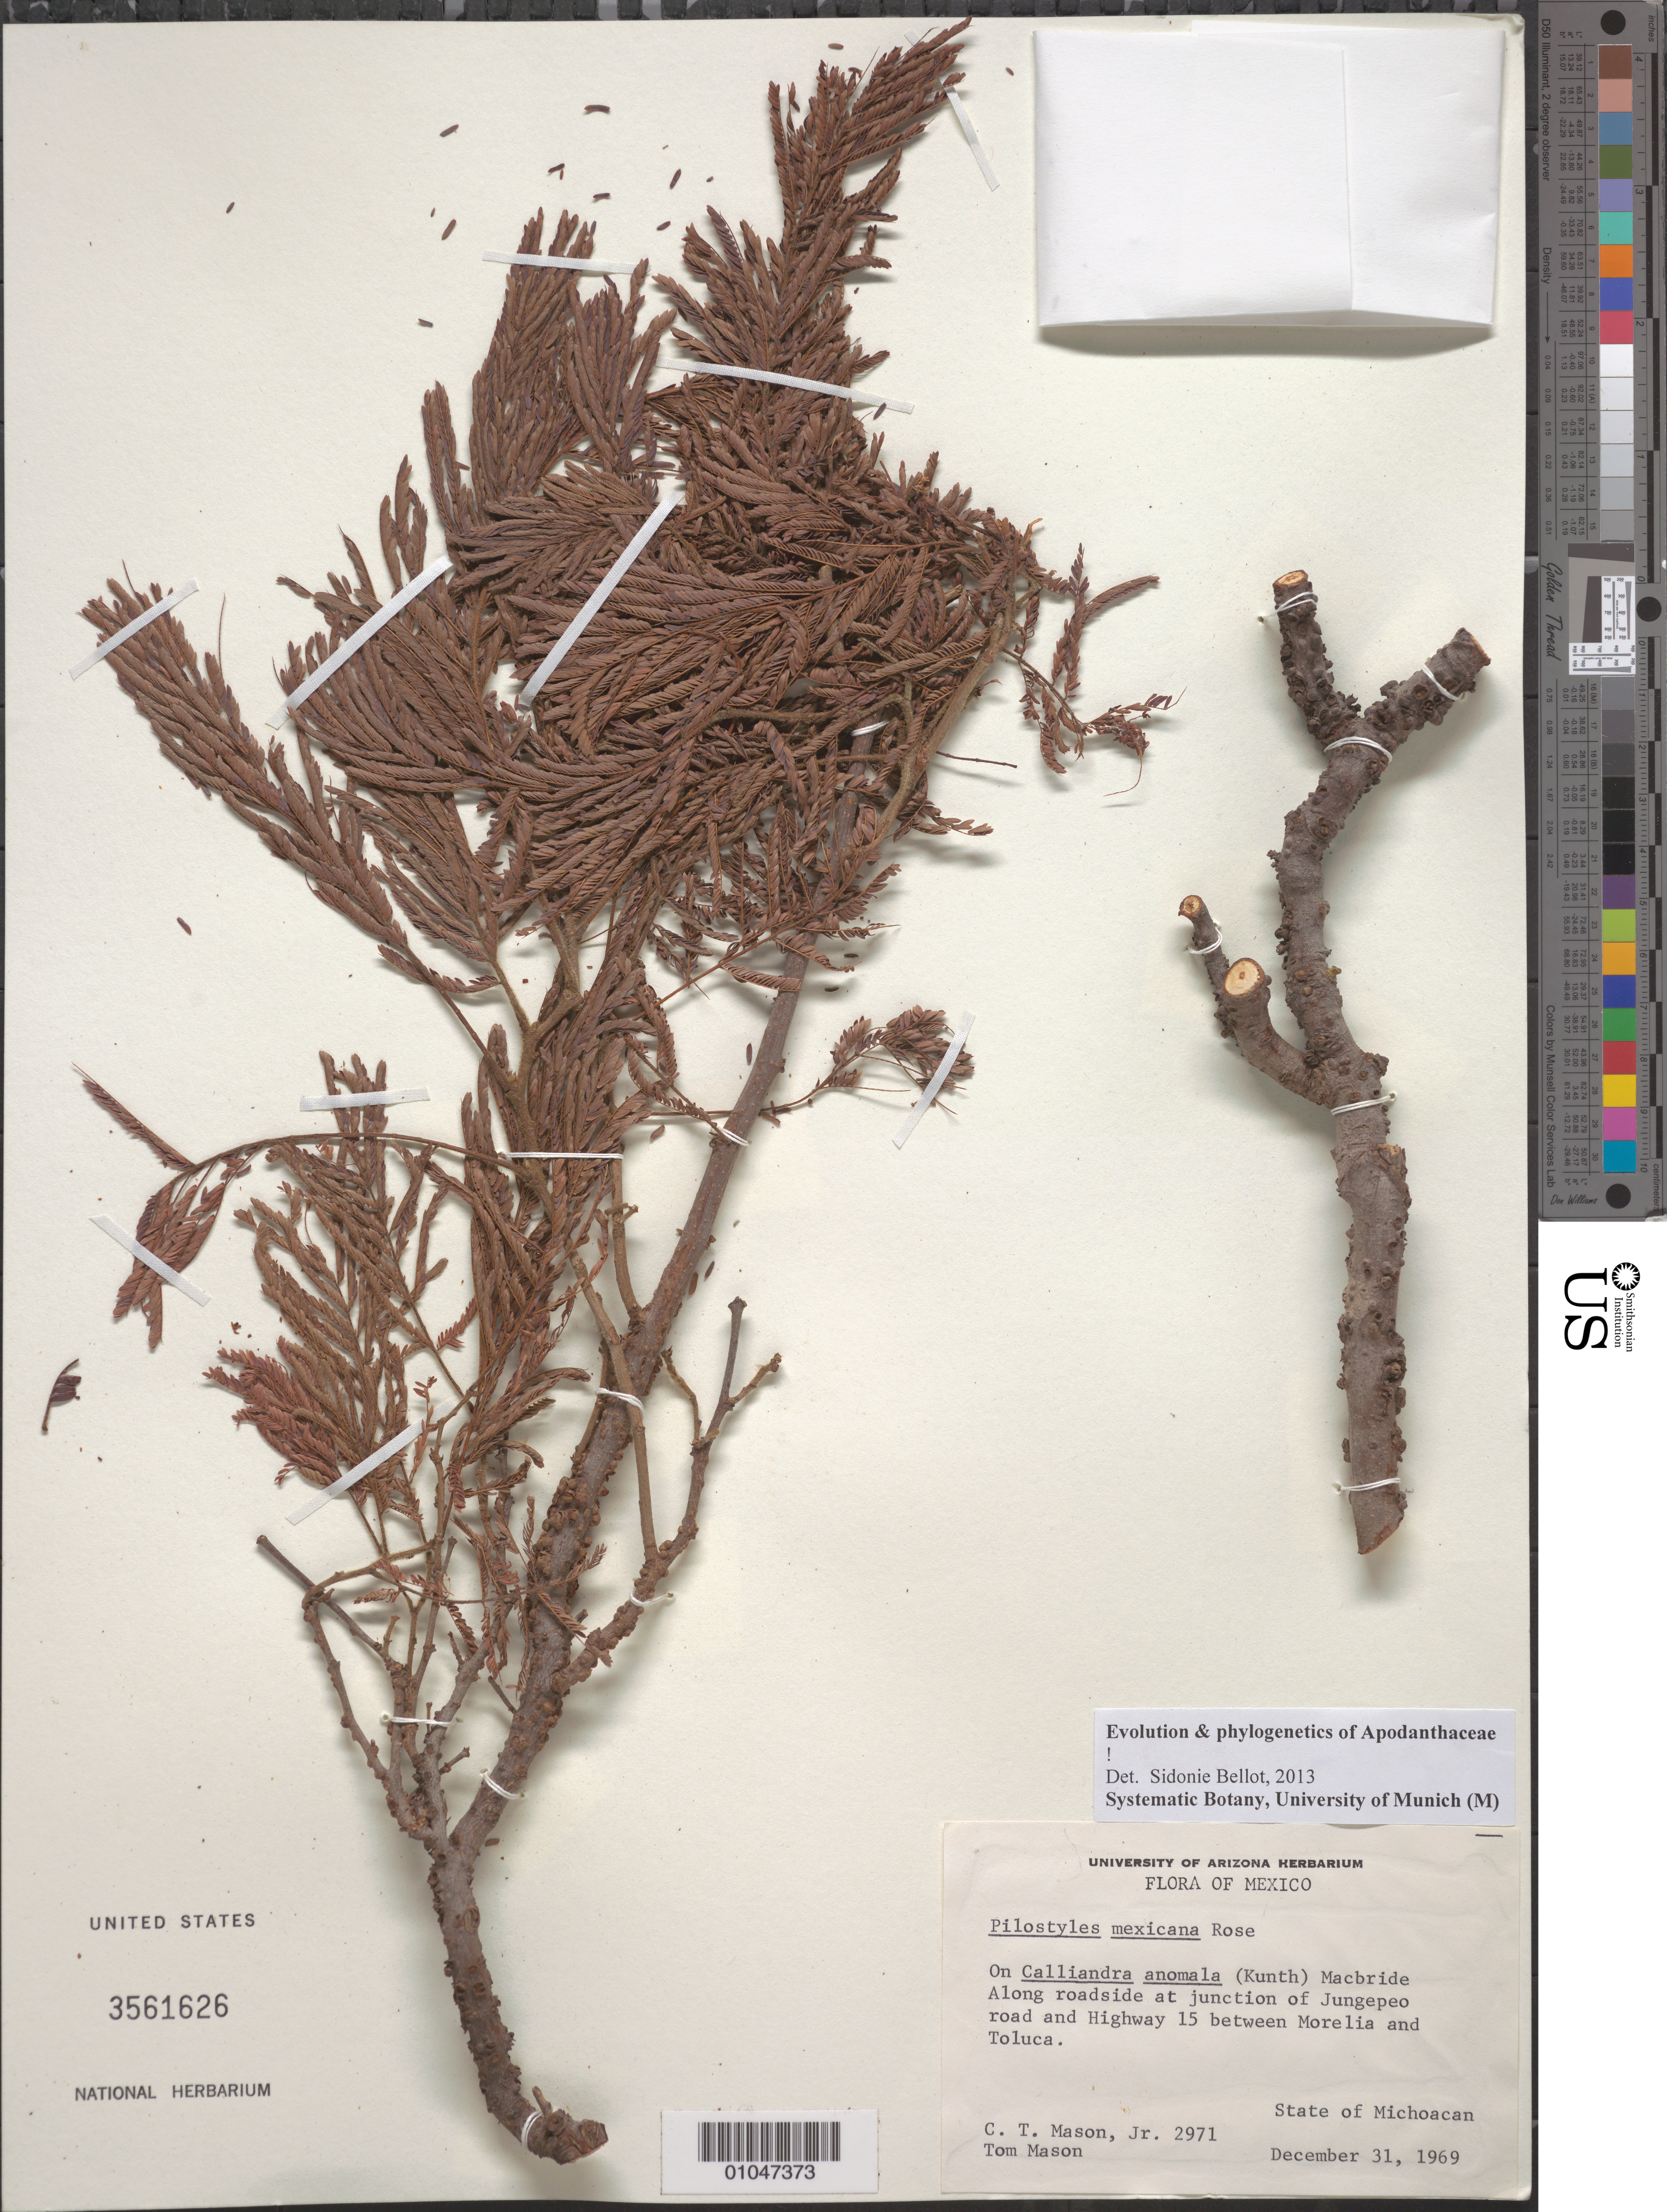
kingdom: Plantae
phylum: Tracheophyta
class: Magnoliopsida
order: Cucurbitales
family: Apodanthaceae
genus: Pilostyles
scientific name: Pilostyles mexicana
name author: (Brandegee) Rose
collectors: C. Mason Jr.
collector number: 2971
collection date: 1969-12-31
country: Mexico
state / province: Michoacán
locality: Along roadside at junction of Jungepeo road and Highway 15 between Morelia and Toluca.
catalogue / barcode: US 3561626